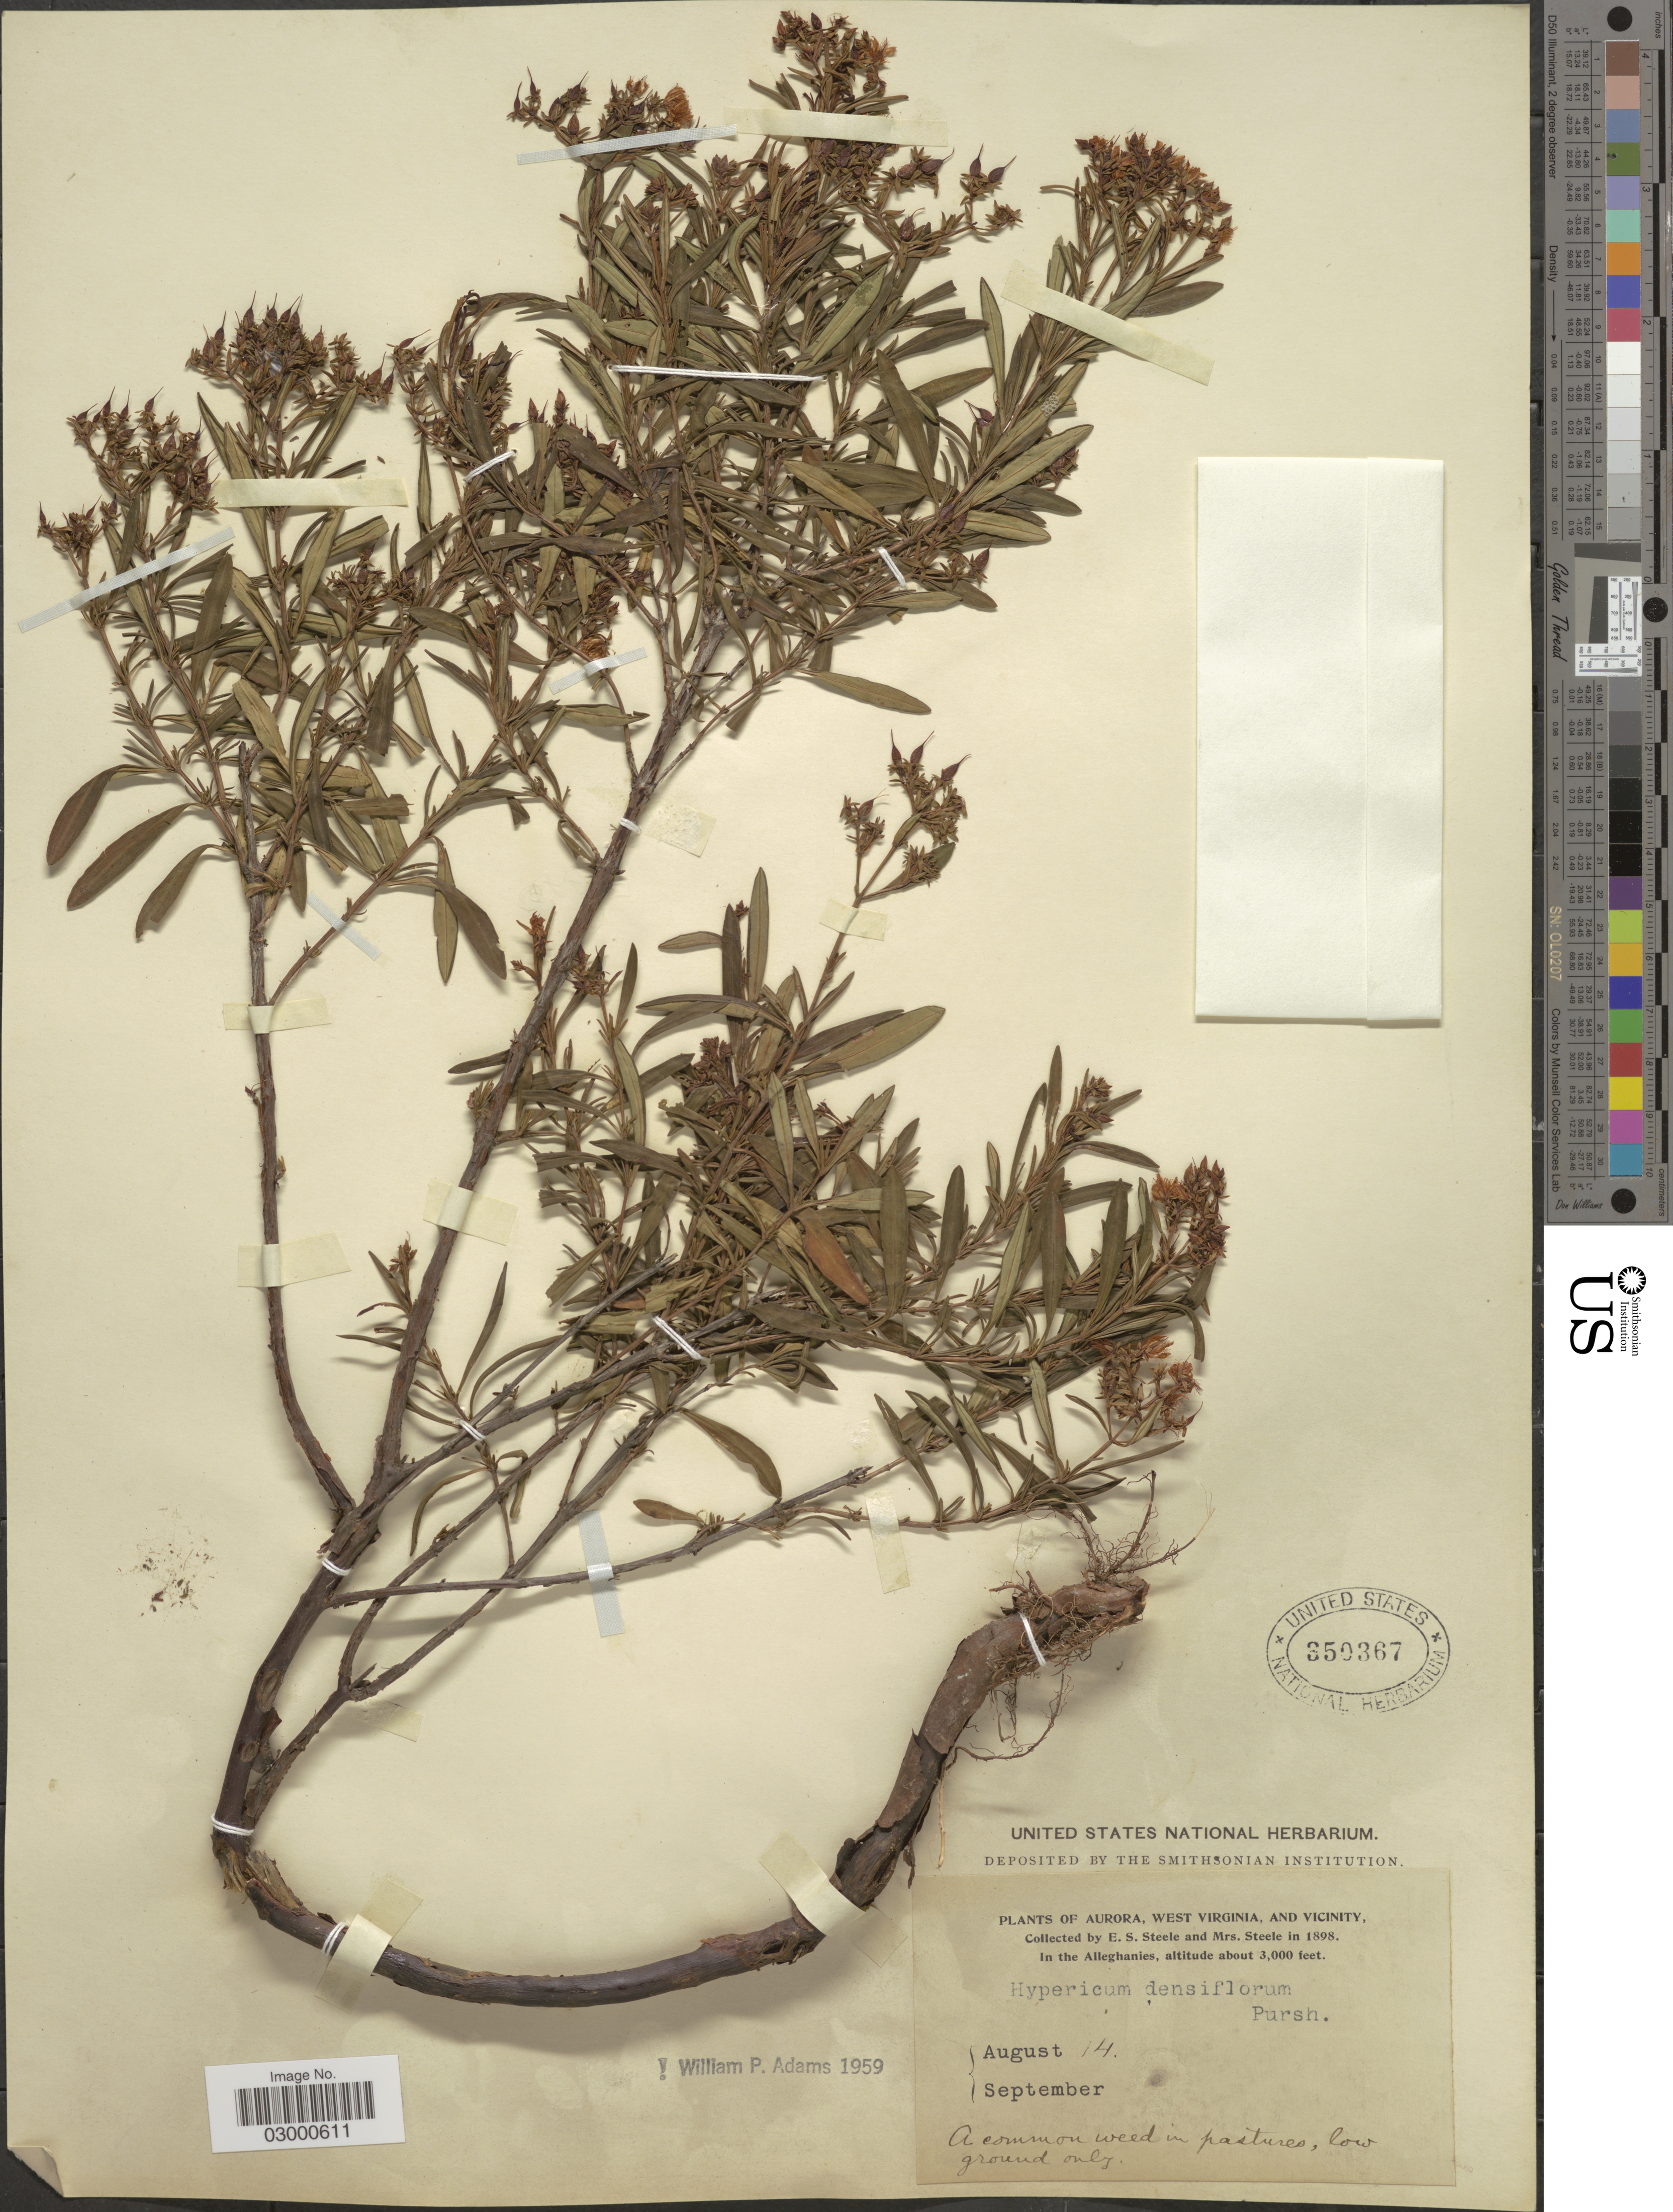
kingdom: Plantae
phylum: Tracheophyta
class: Magnoliopsida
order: Malpighiales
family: Hypericaceae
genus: Hypericum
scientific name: Hypericum densiflorum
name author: Pursh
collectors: E. Steele & Mrs. E. S. Steele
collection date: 1898-08-14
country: United States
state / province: West Virginia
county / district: Preston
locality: Aurora, West Virginia, and Vicinity, In the Alleghanies.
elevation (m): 914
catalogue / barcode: US 350367